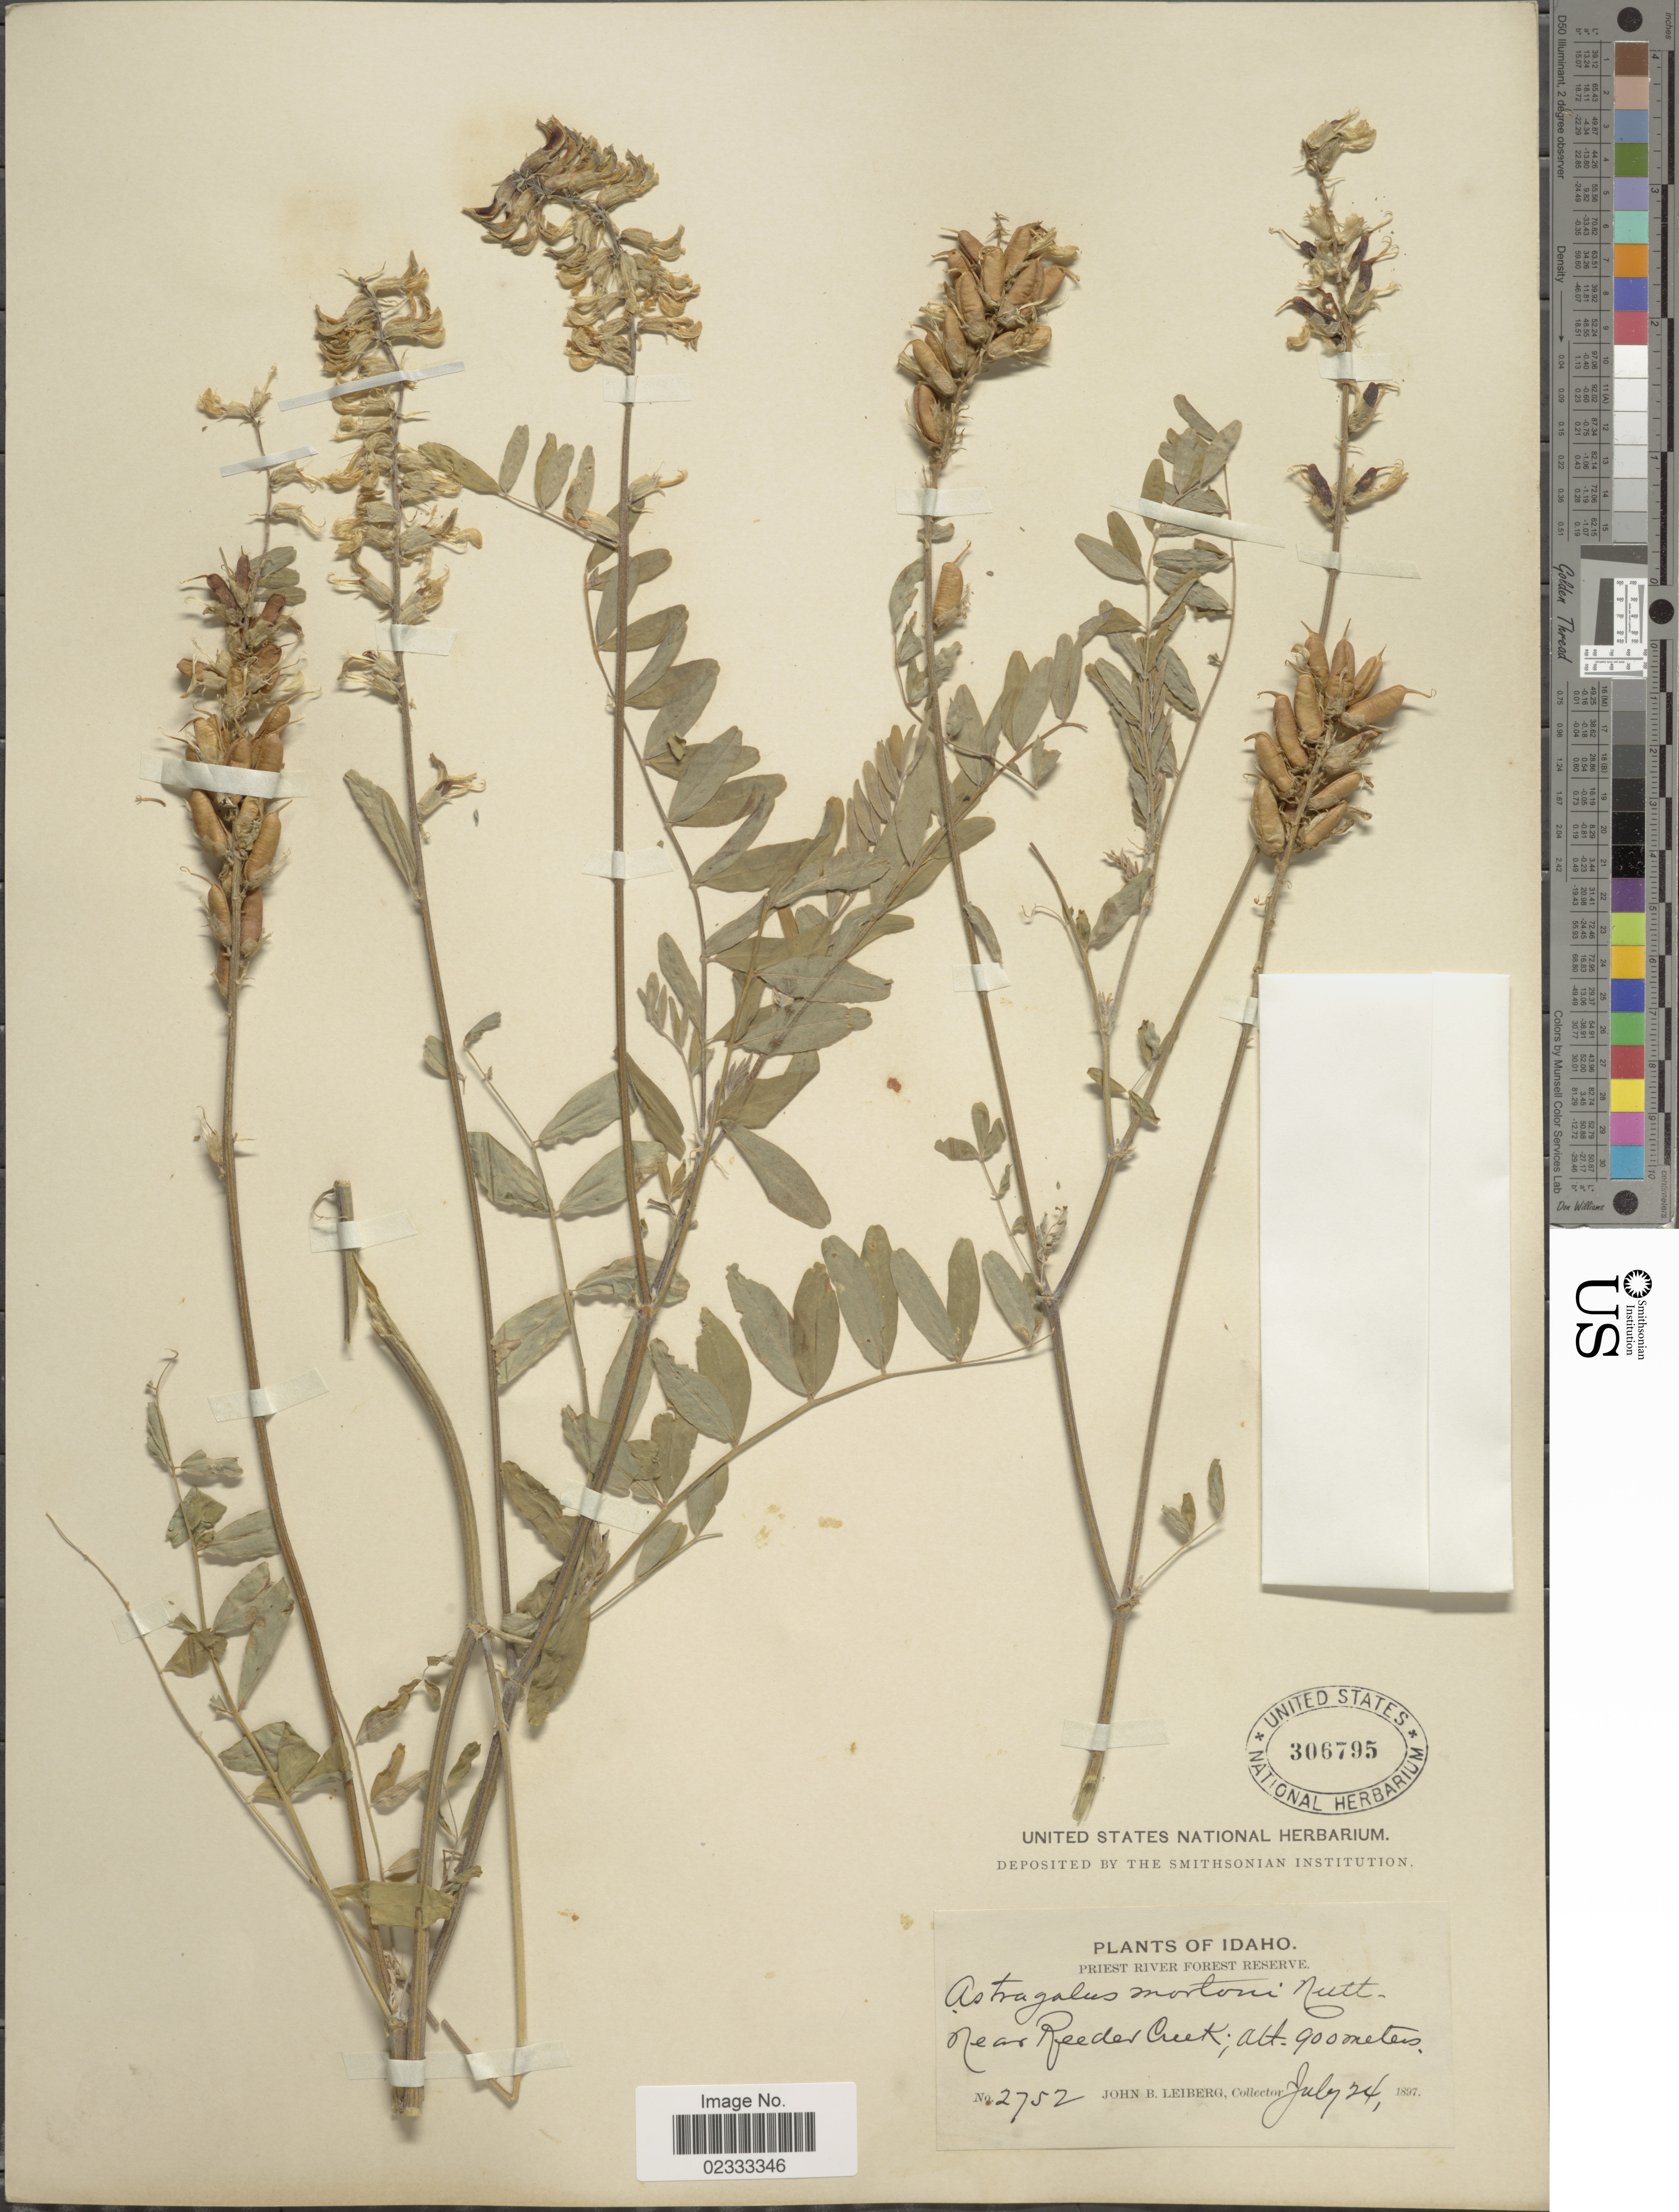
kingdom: Plantae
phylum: Tracheophyta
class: Magnoliopsida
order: Fabales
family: Fabaceae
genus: Astragalus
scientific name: Astragalus mortonii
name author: Nutt.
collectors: J. B. Leiberg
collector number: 2752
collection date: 1897-07-24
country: United States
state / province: Idaho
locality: Priest River Forest Reserve, near Reeder Creek.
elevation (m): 900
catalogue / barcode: US 306795